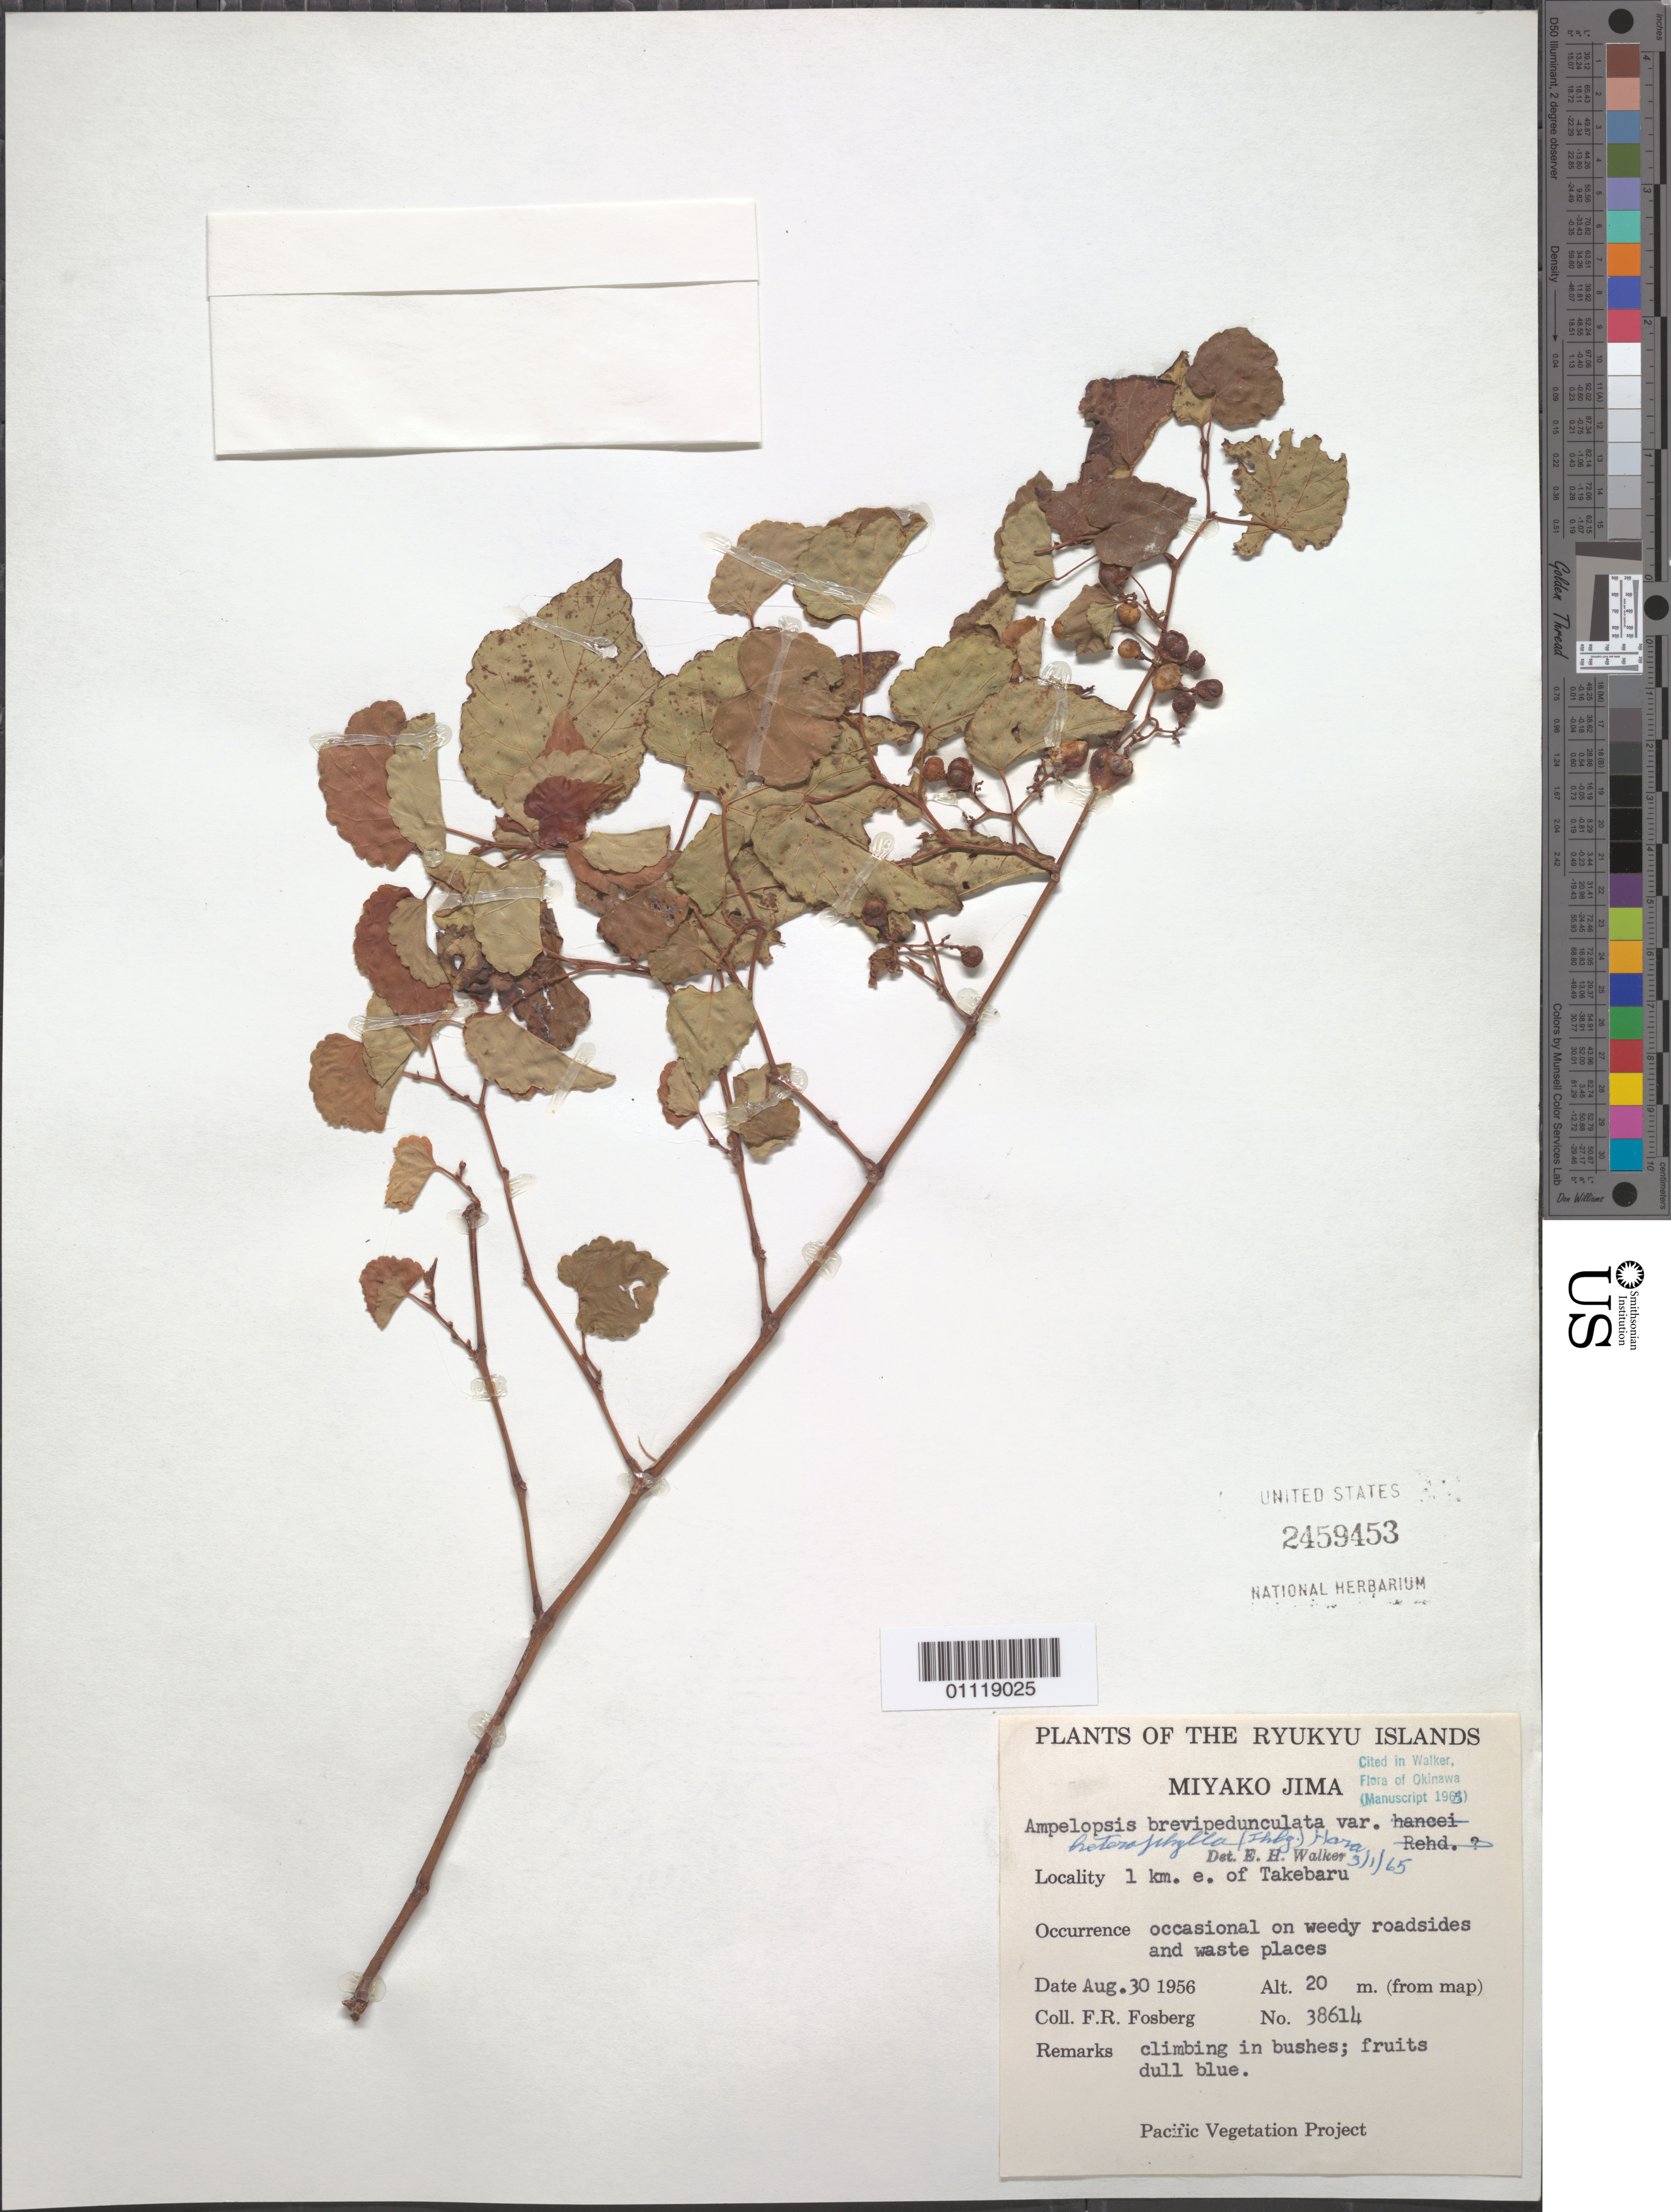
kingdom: Plantae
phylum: Tracheophyta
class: Magnoliopsida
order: Vitales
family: Vitaceae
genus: Ampelopsis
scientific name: Ampelopsis brevipedunculata var. heterophylla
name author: (Thunb.) H. Hara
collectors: F. R. Fosberg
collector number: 38614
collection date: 1956-08-30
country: Japan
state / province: Okinawa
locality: Ryukyu Islands; Miyako Jima. 1 km E of Takebaru.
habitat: On weedy roadsides and waste places. Climbing in bushes.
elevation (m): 20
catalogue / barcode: US 2459453